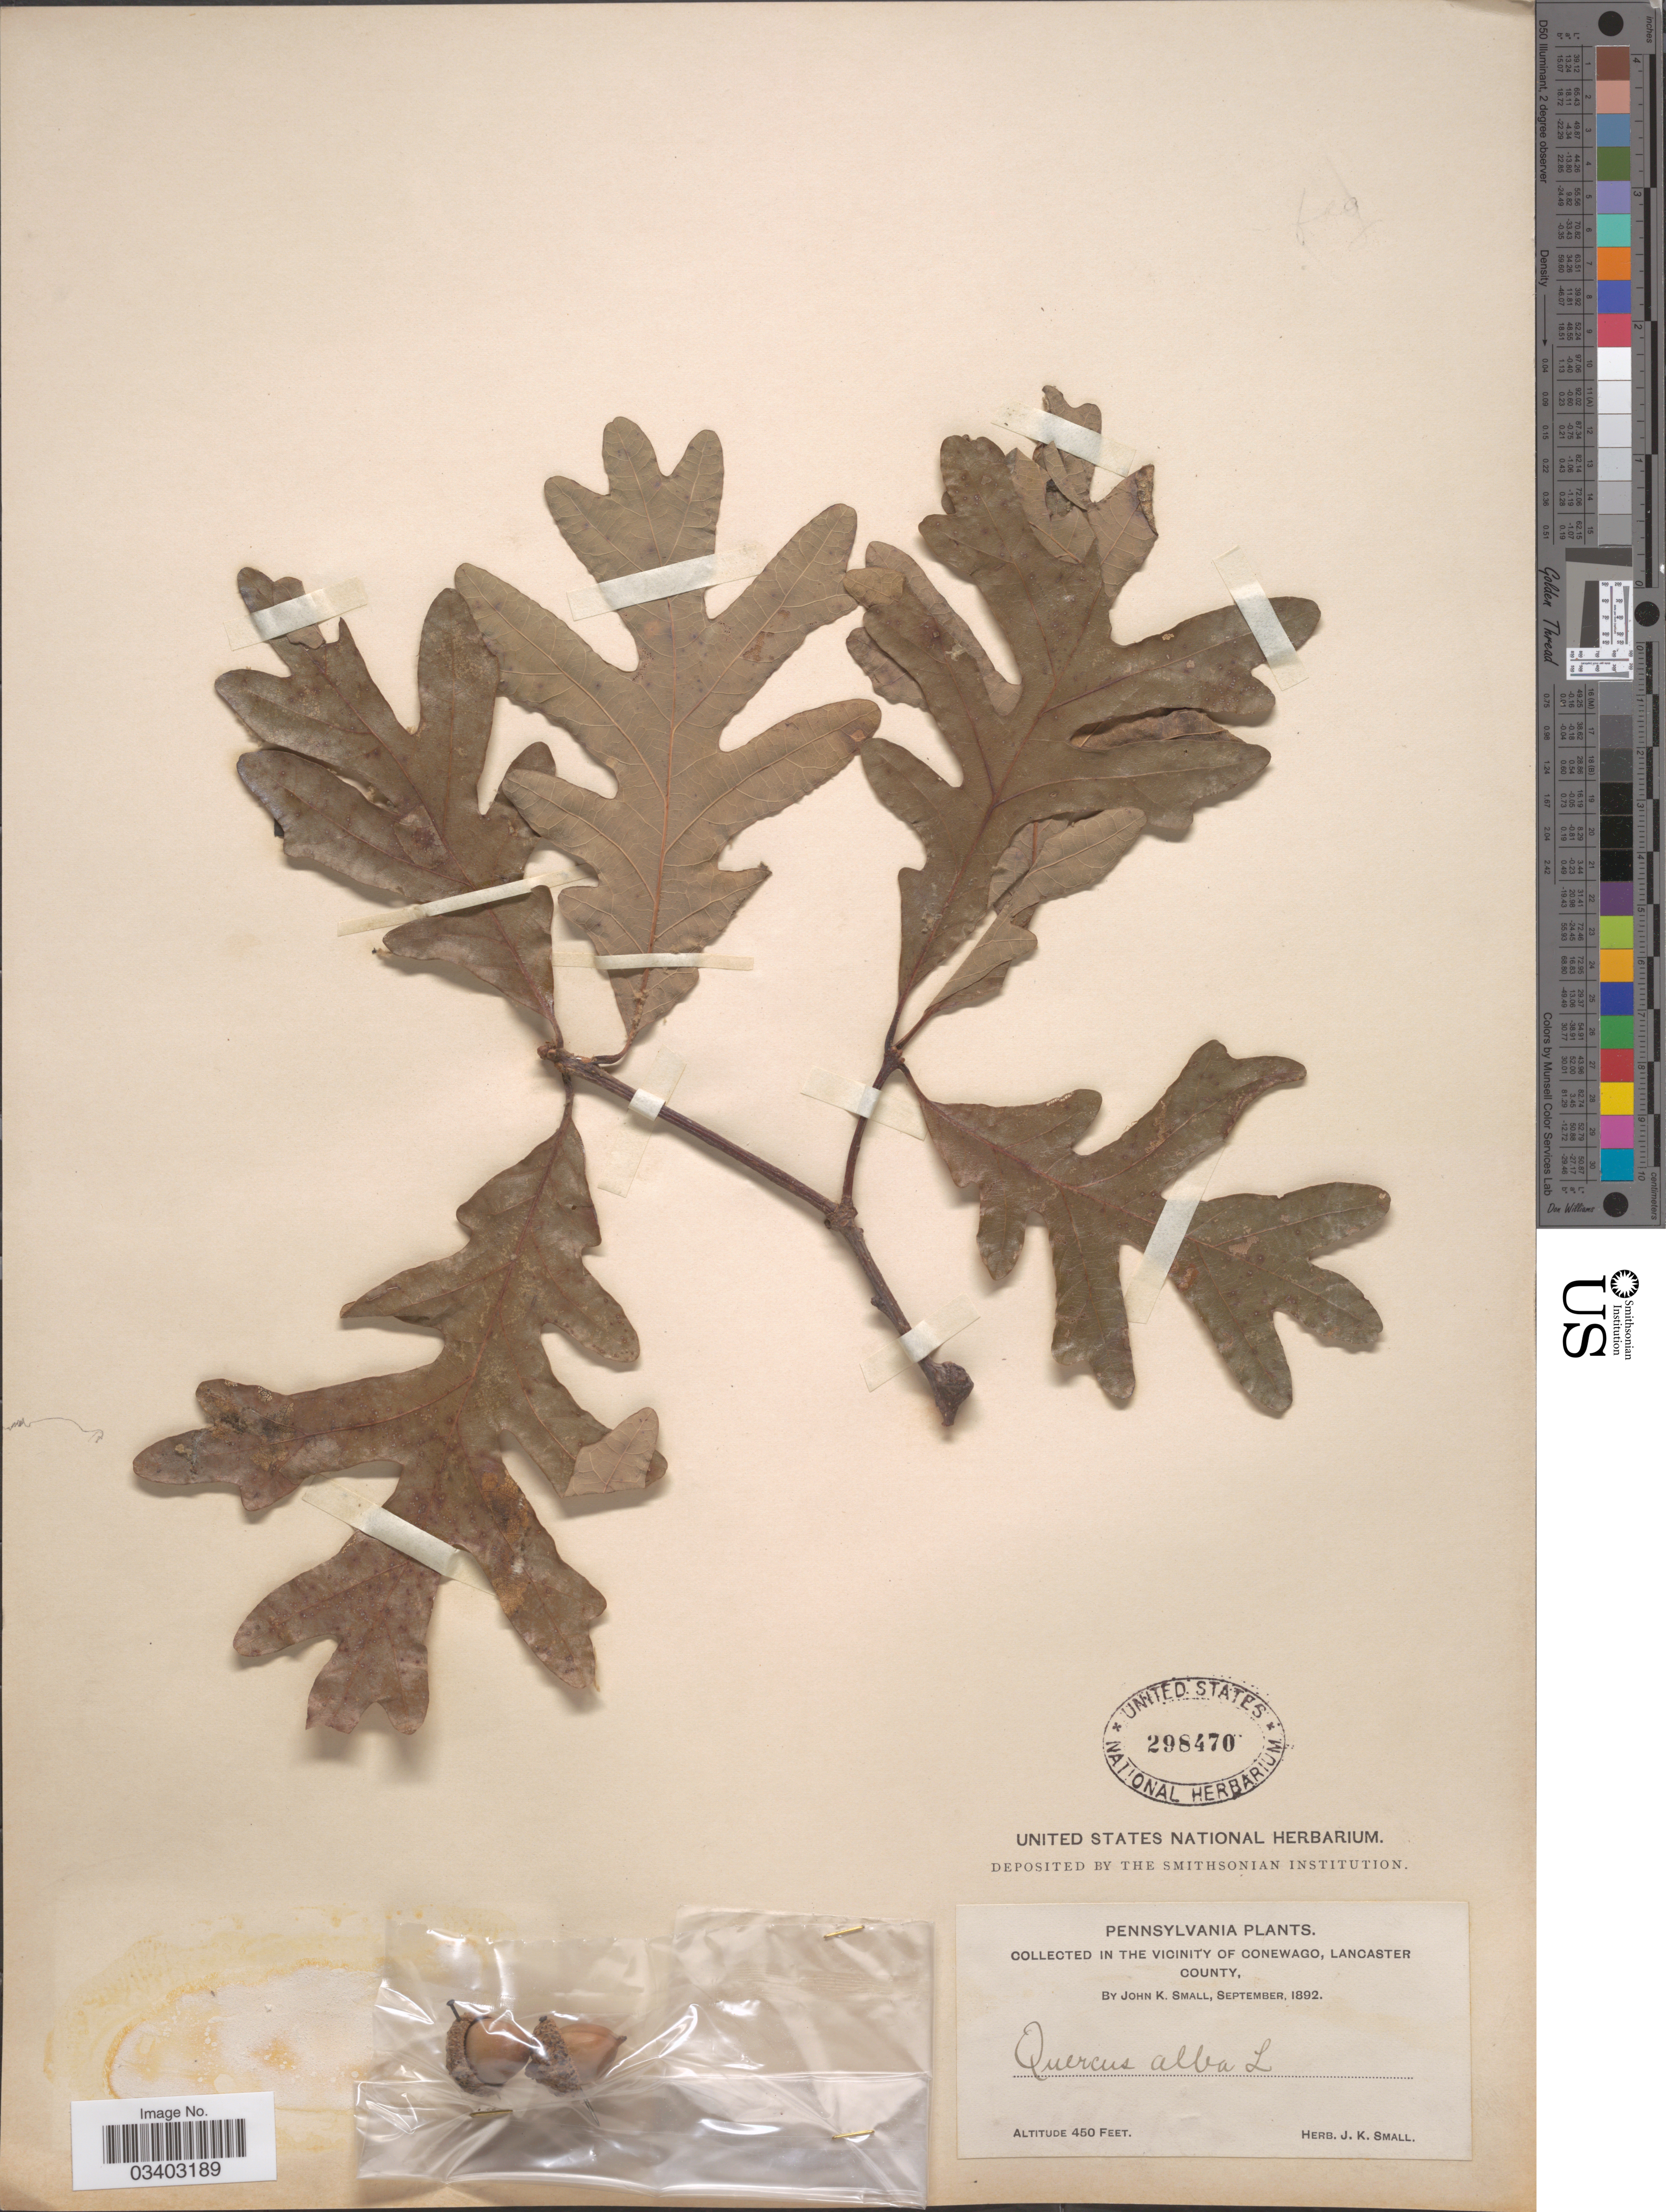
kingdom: Plantae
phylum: Tracheophyta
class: Magnoliopsida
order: Fagales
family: Fagaceae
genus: Quercus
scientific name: Quercus alba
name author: L.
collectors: J. K. Small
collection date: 1892-09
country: United States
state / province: Pennsylvania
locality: Vicinity of Conewago, Lancaster County.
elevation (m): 137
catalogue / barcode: US 298470